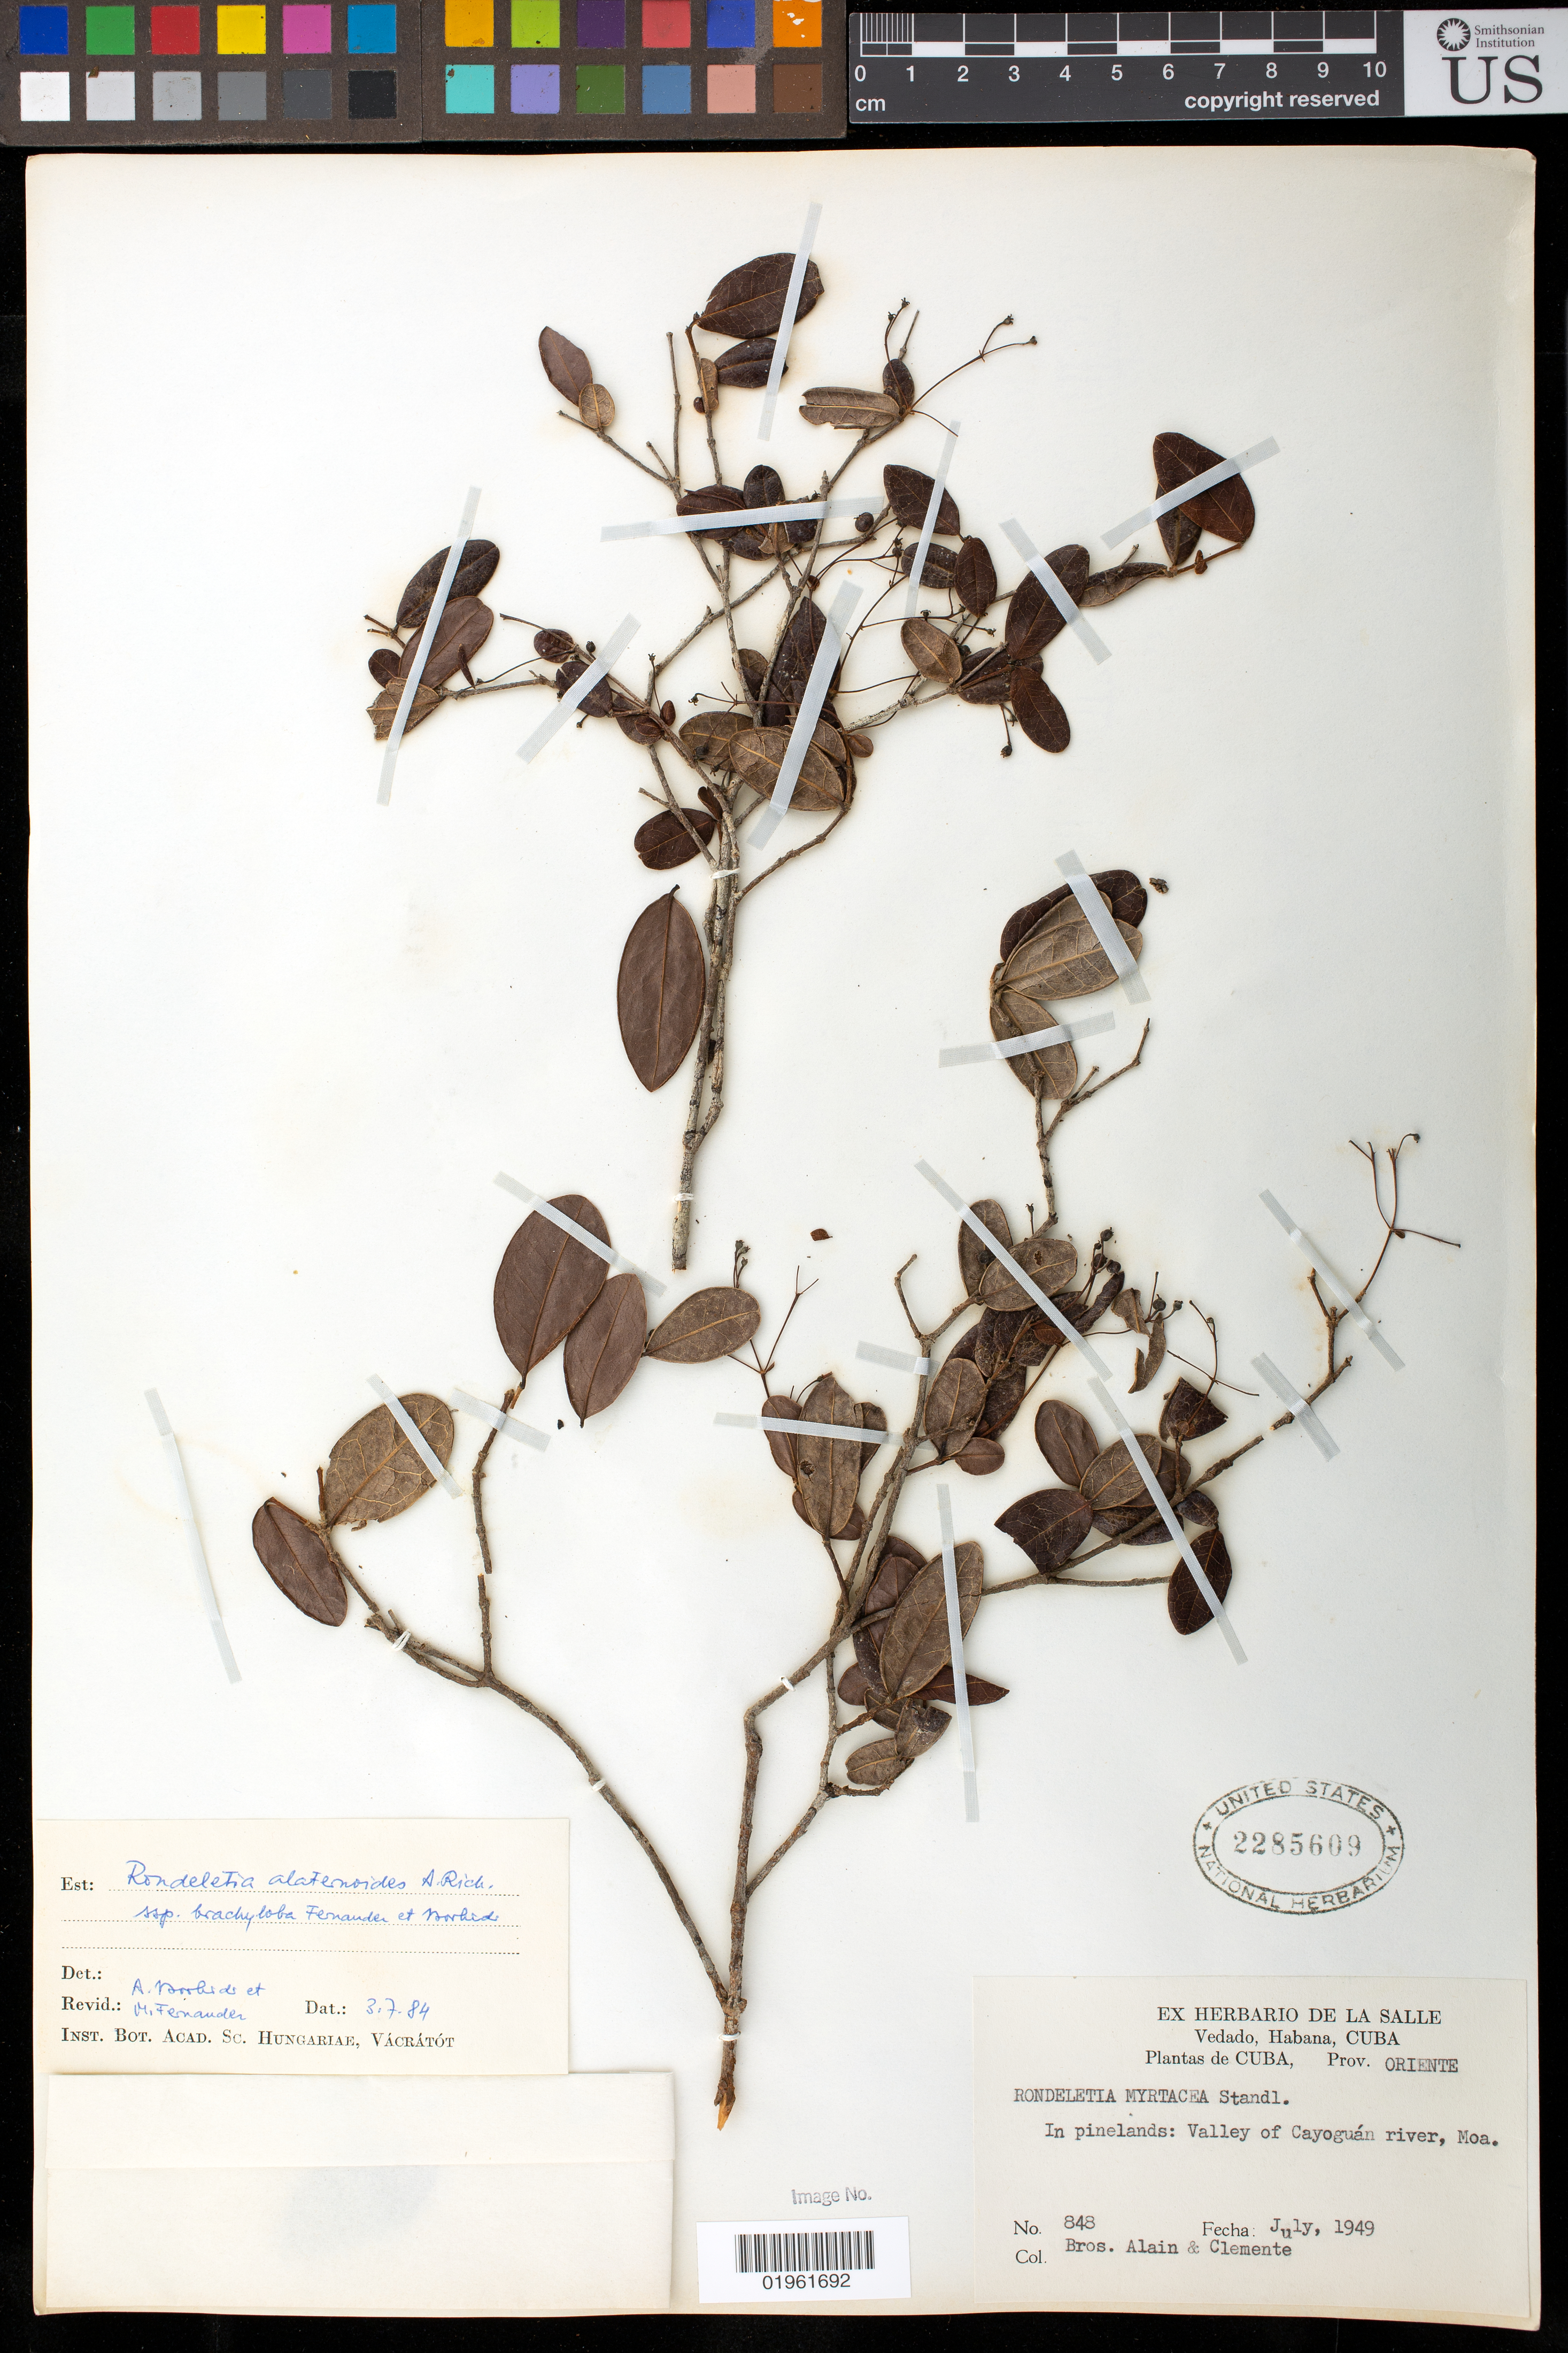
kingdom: Plantae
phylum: Tracheophyta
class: Magnoliopsida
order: Gentianales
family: Rubiaceae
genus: Rondeletia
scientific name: Rondeletia alaternoides subsp. alaternoides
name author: A. Rich.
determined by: Fernández, M.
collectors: A. H. Liogier & Bro. Clemente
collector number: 848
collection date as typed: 09 Jul 1949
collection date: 1949-07-09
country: Cuba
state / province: Holguín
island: Cuba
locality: Valley of Cayoguan River, Moa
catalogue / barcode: US 2285609